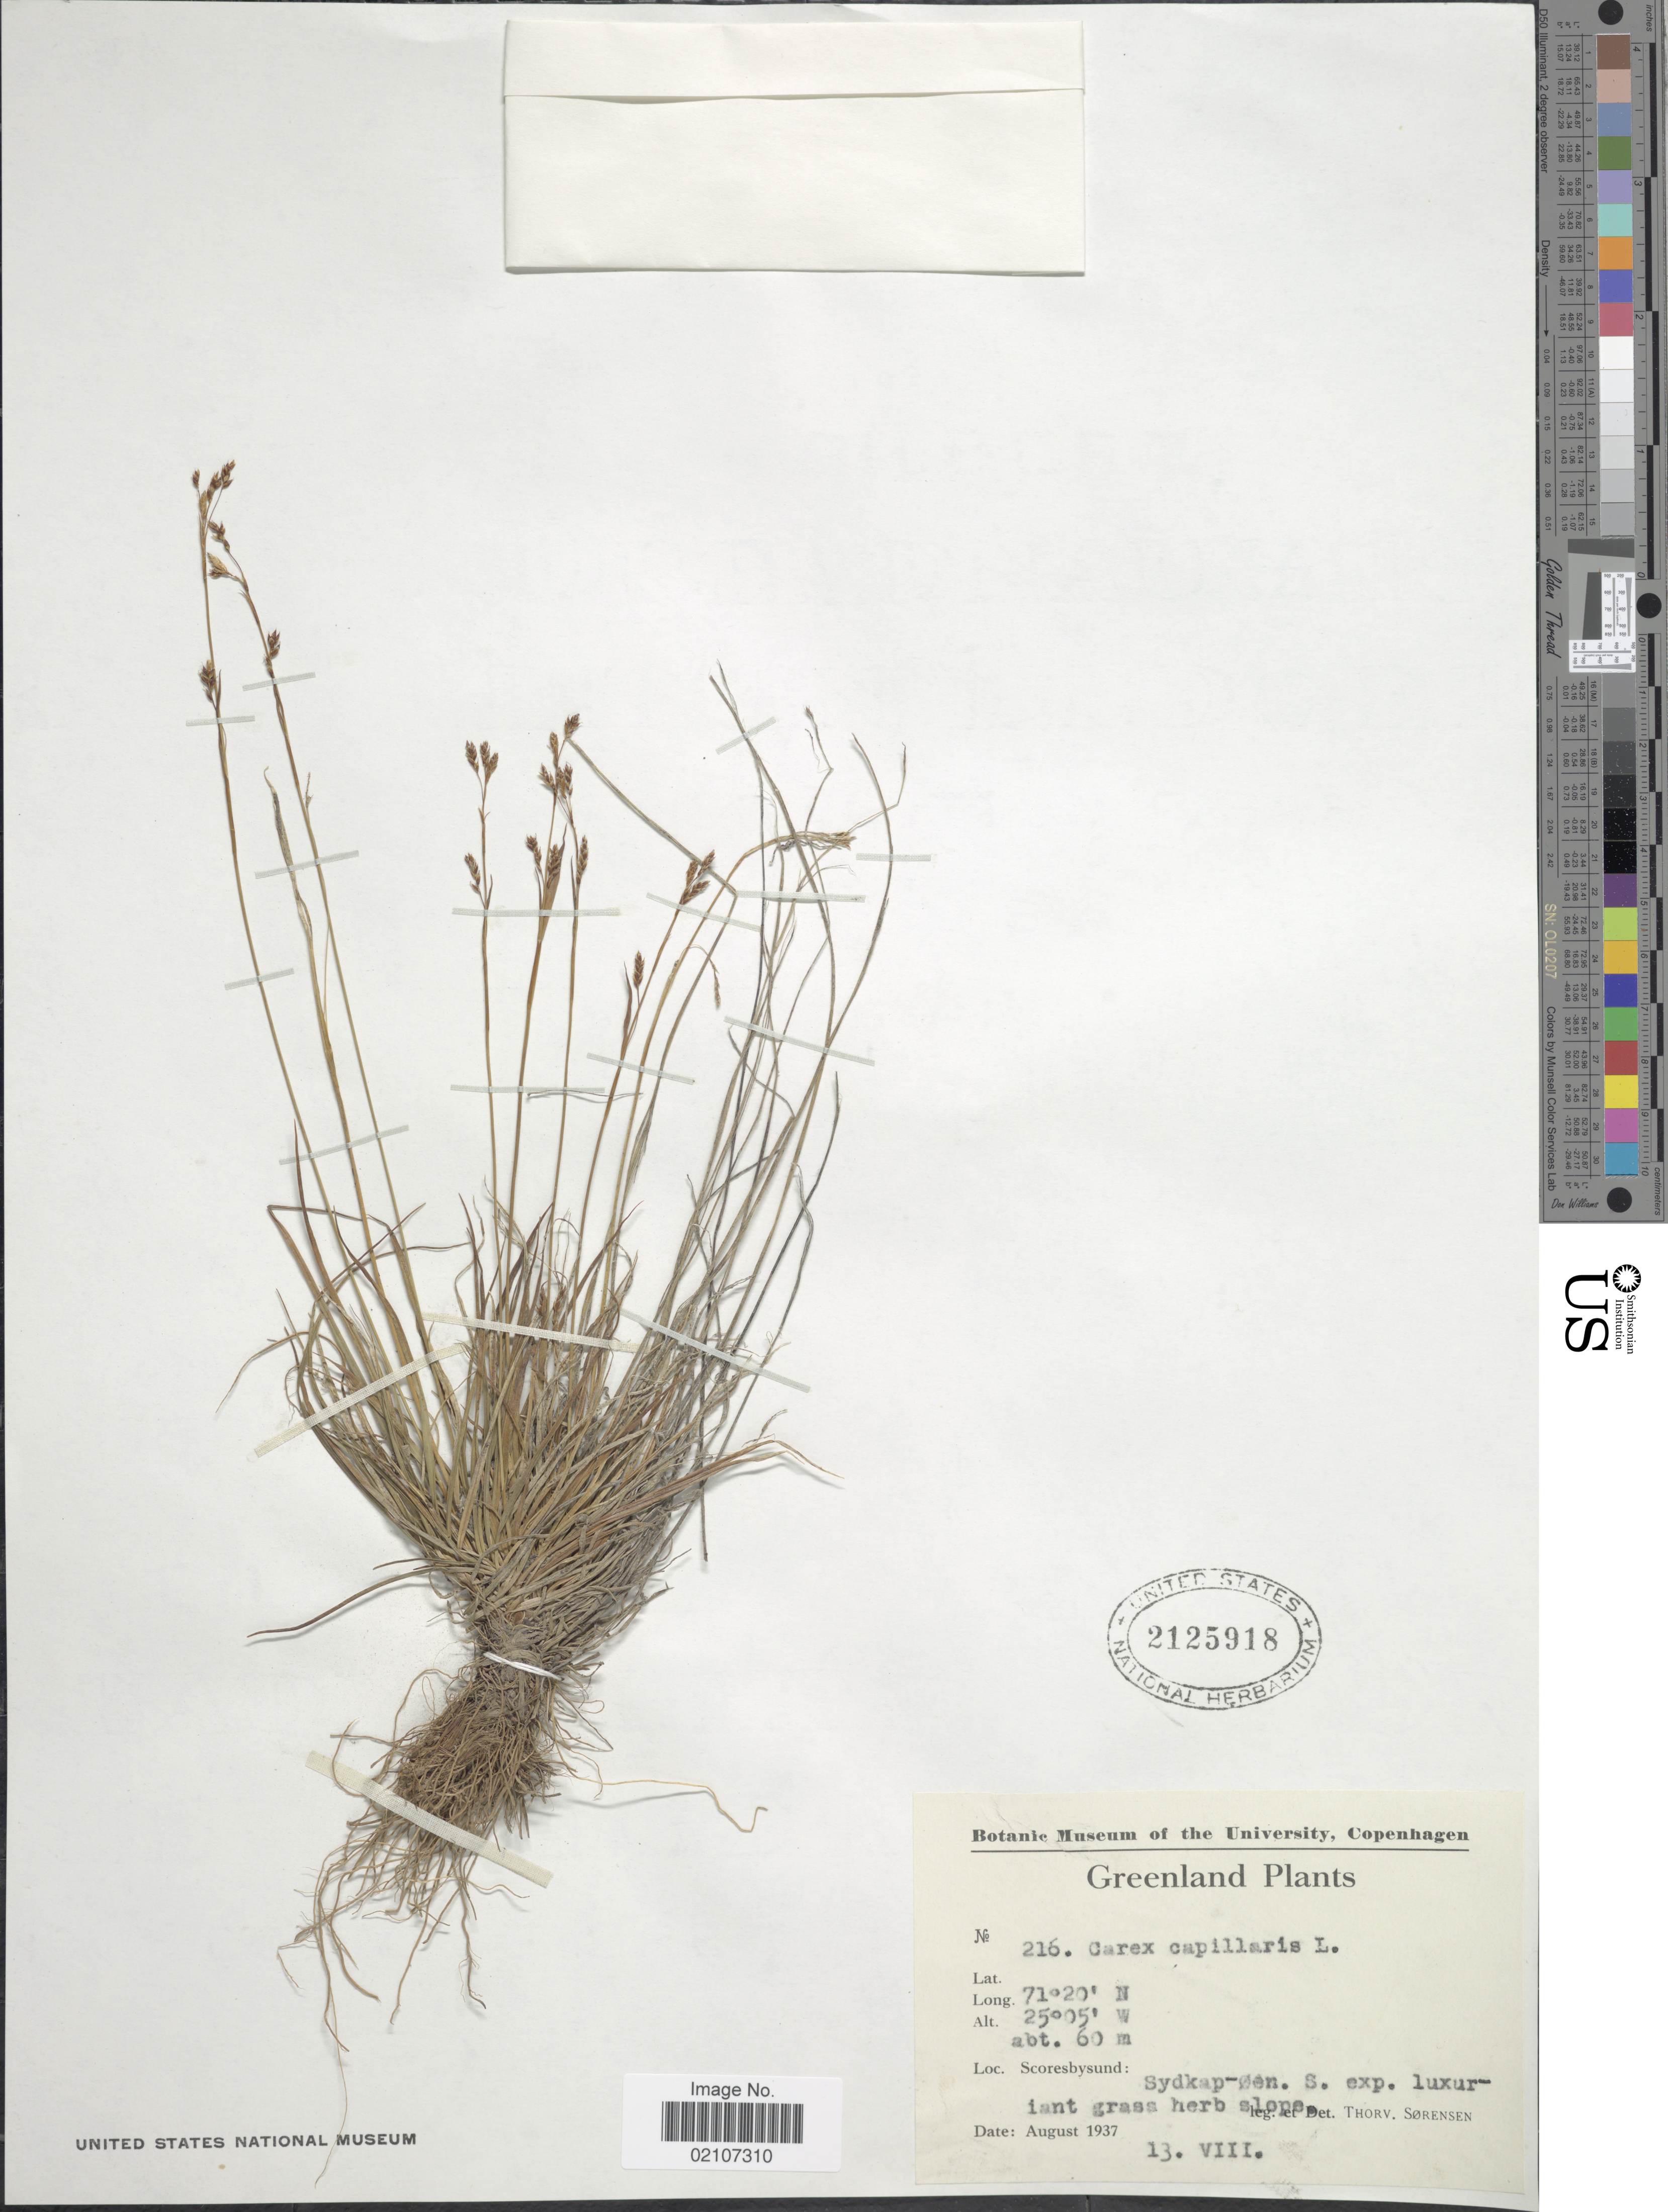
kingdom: Plantae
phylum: Tracheophyta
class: Liliopsida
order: Poales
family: Cyperaceae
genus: Carex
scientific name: Carex capillaris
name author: L.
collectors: T. Sorensen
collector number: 216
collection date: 1937-08-13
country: Greenland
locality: Scoresbysund: Sydkap-Oen. S. exp. luxuriant grass herb slope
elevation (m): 60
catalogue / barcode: US 2125918